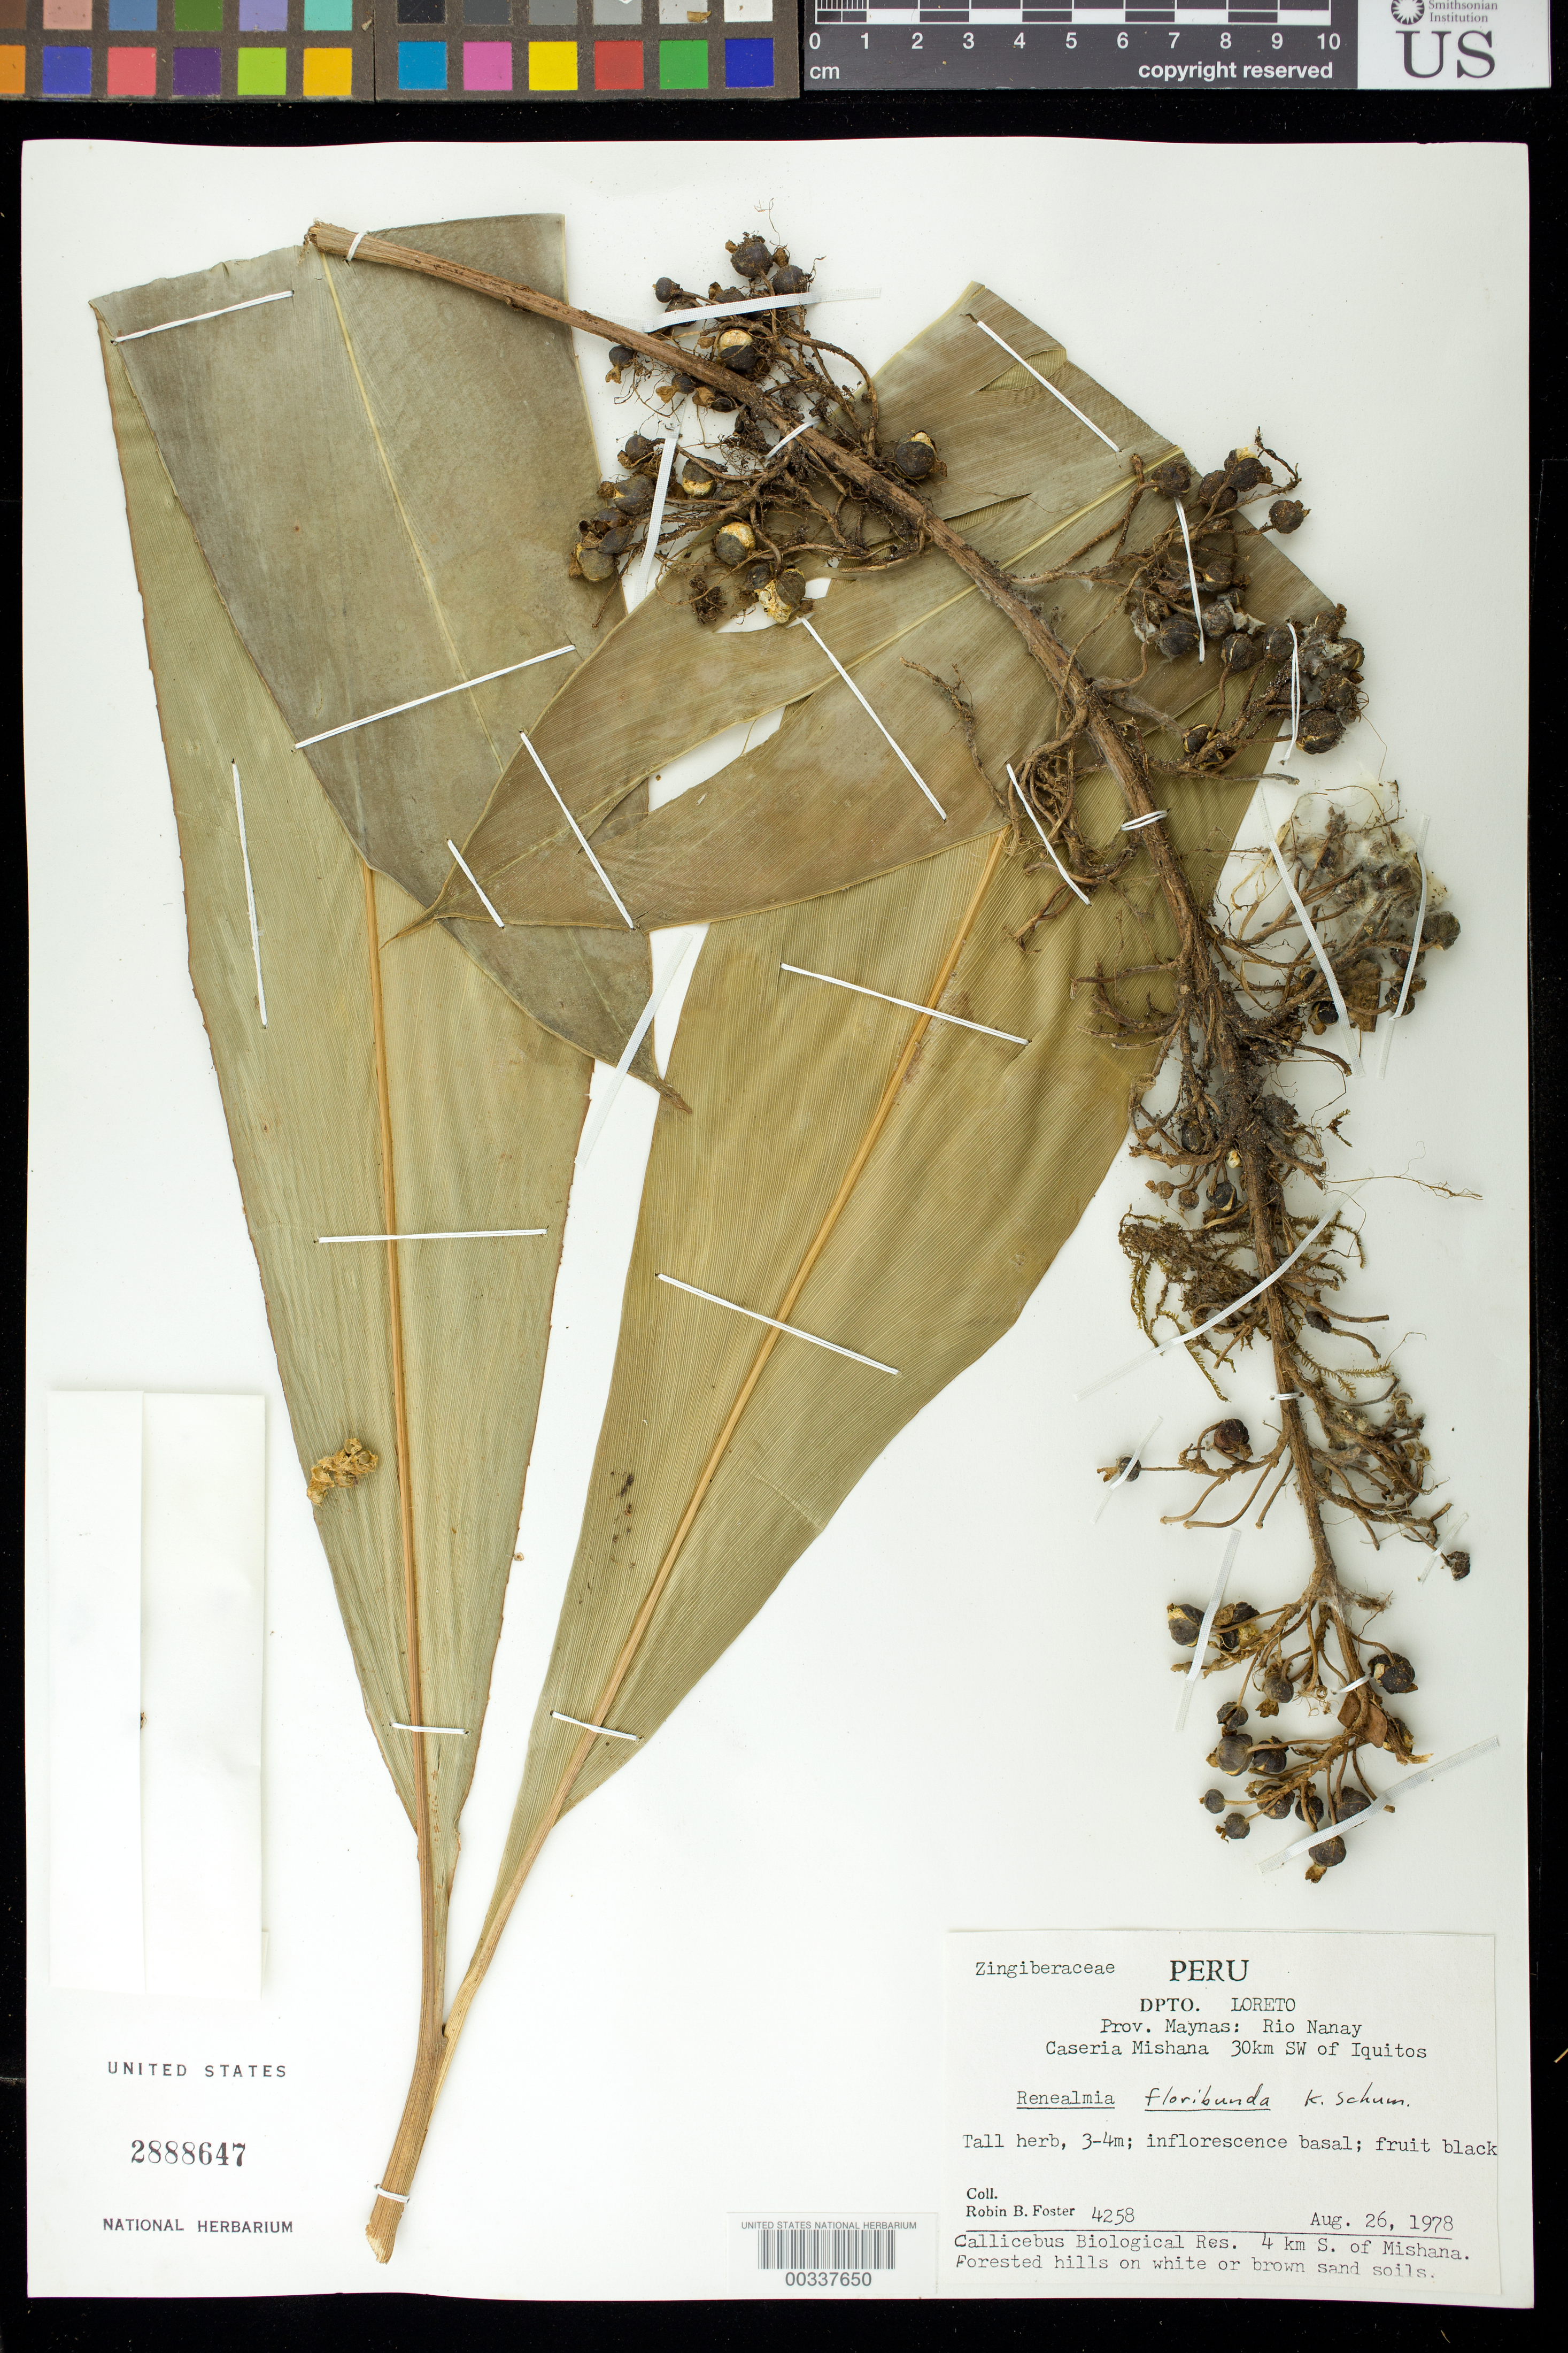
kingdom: Plantae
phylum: Tracheophyta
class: Liliopsida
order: Zingiberales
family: Zingiberaceae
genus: Renealmia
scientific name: Renealmia floribunda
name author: K. Schum.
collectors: R. B. Foster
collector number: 4258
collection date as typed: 26 Aug 1978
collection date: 1978-08-26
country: Peru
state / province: Loreto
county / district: Maynas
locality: Rio nanay, caseria mishana 30 km sw of iquitos, callicebus Biological res. 4 km S of mishana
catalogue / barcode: US 2888647